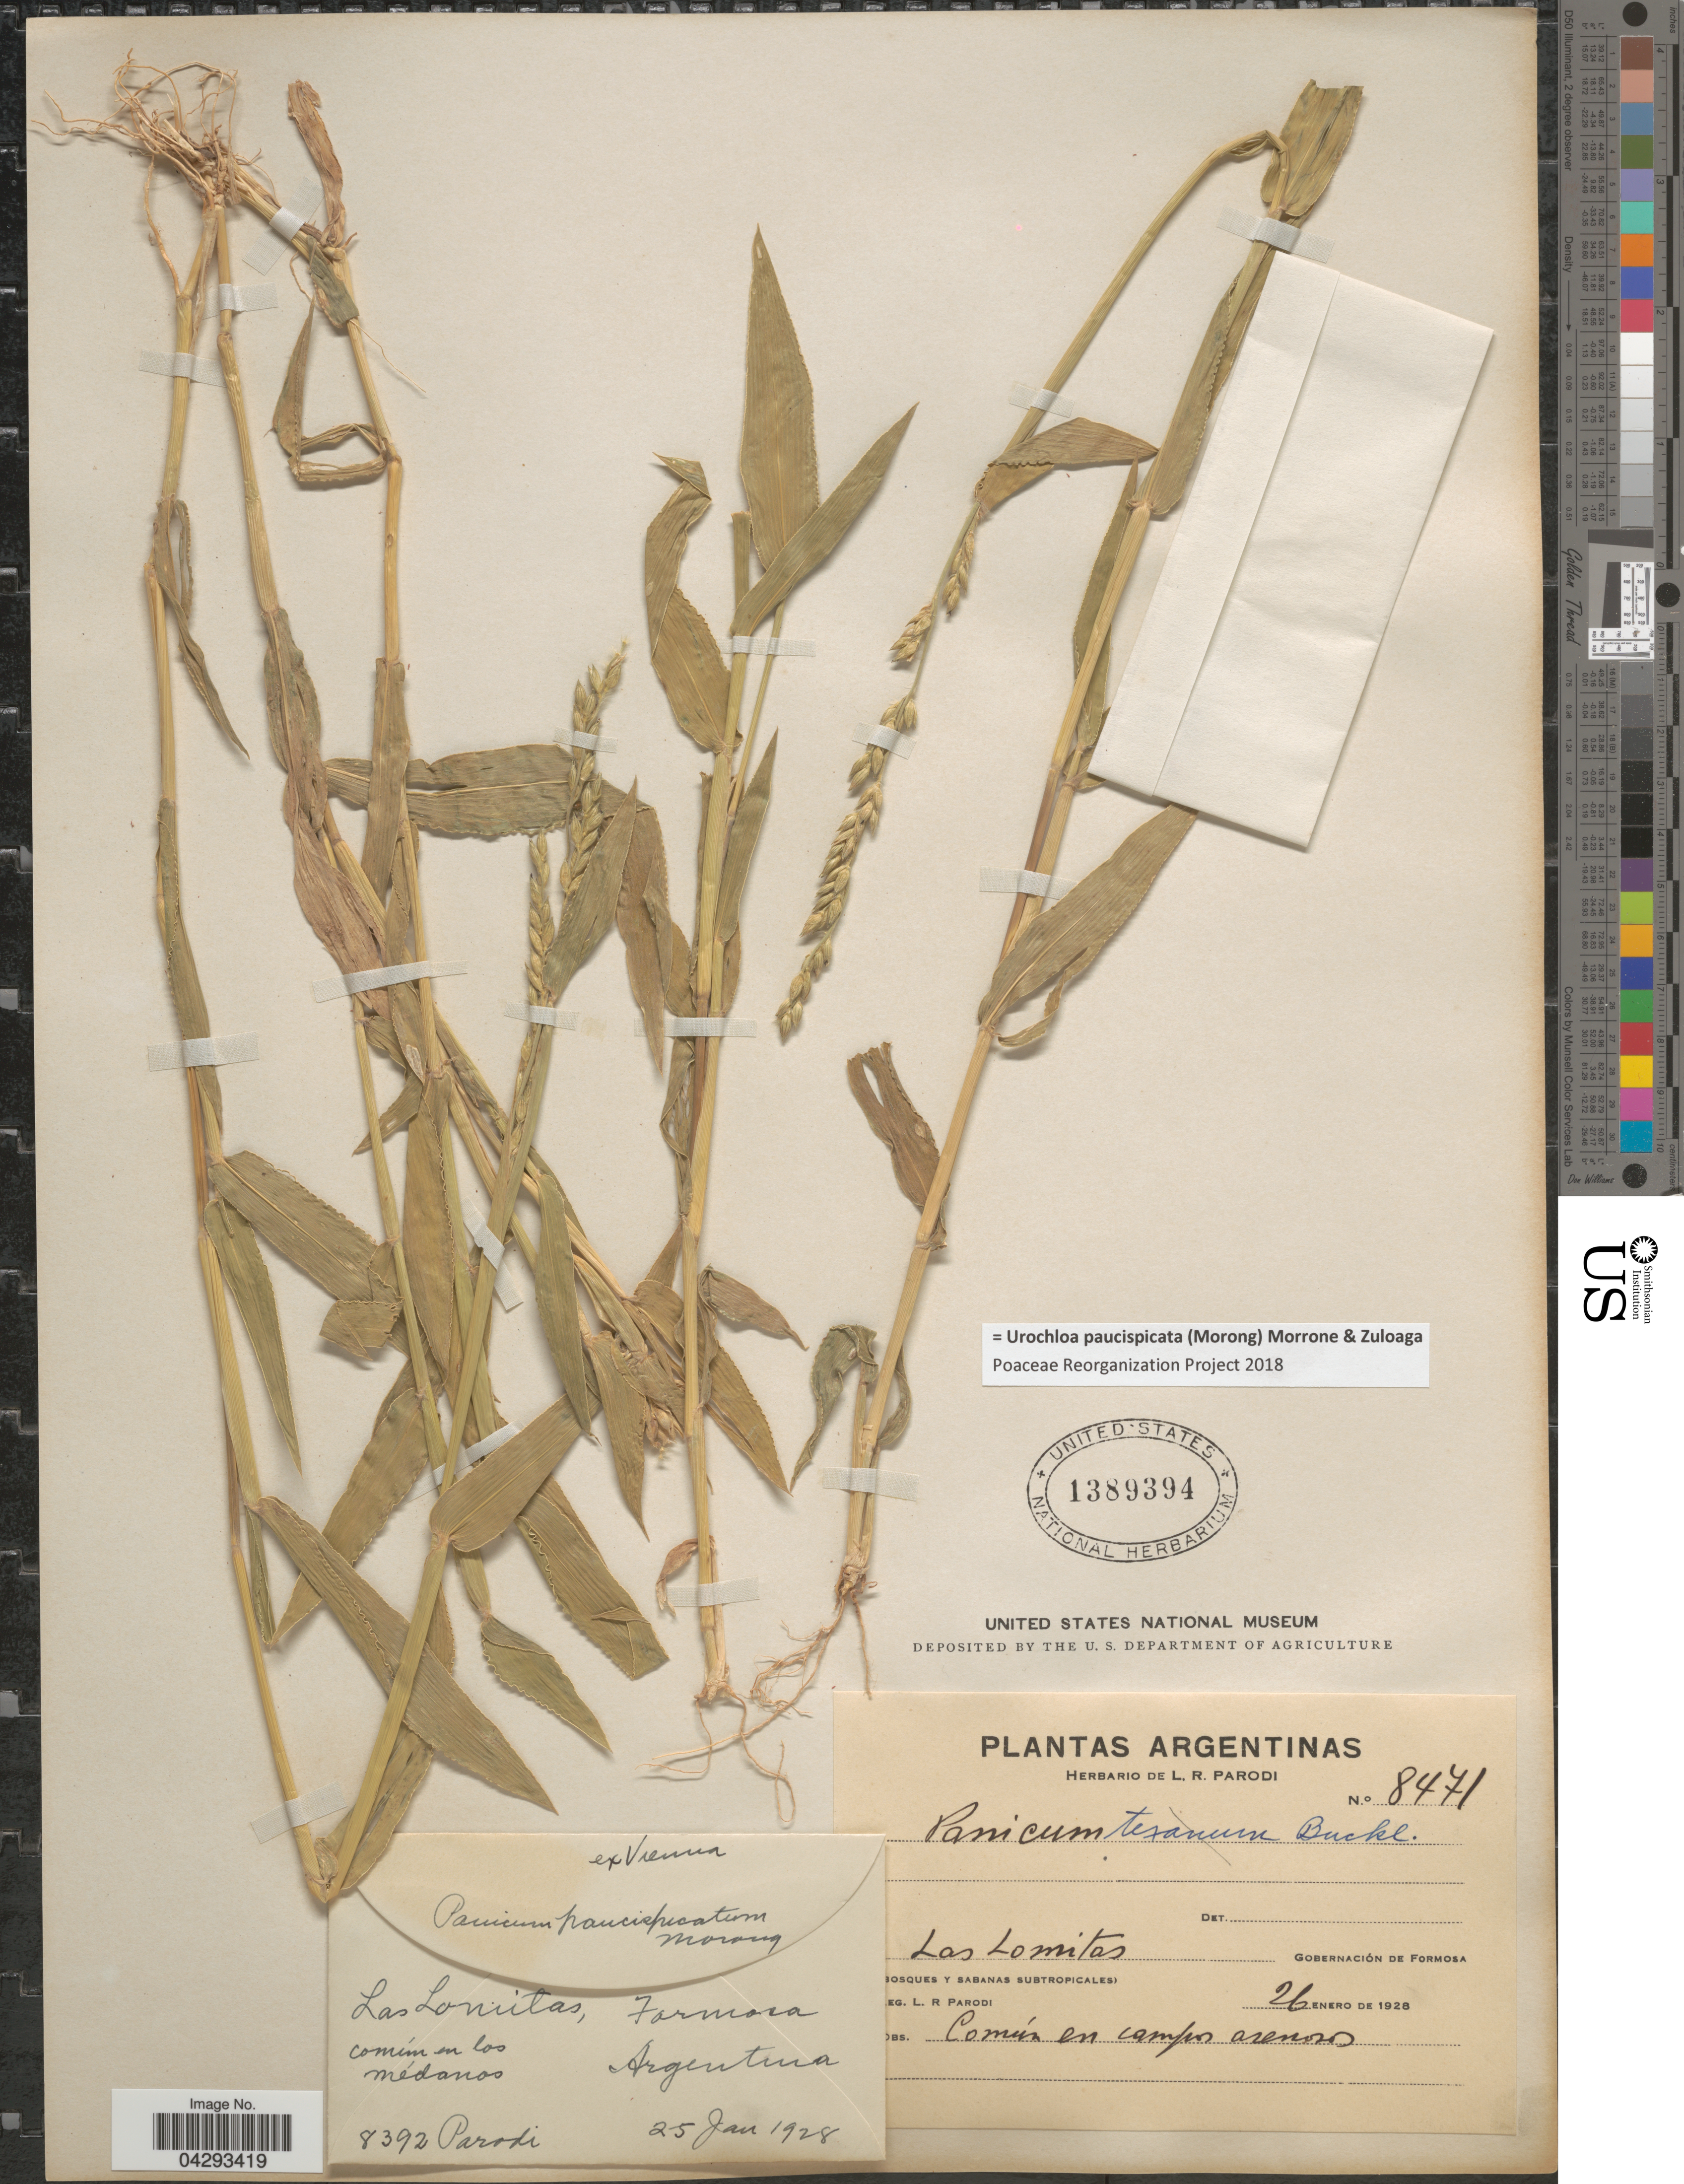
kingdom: Plantae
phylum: Tracheophyta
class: Liliopsida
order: Poales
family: Poaceae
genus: Urochloa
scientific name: Urochloa paucispicata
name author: (Morong) Morrone & Zuloaga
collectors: L. R. Parodi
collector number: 8471/8392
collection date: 1928-01-25/1928-01-26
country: Argentina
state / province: Formosa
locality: Las Lomitas.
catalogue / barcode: US 1389394